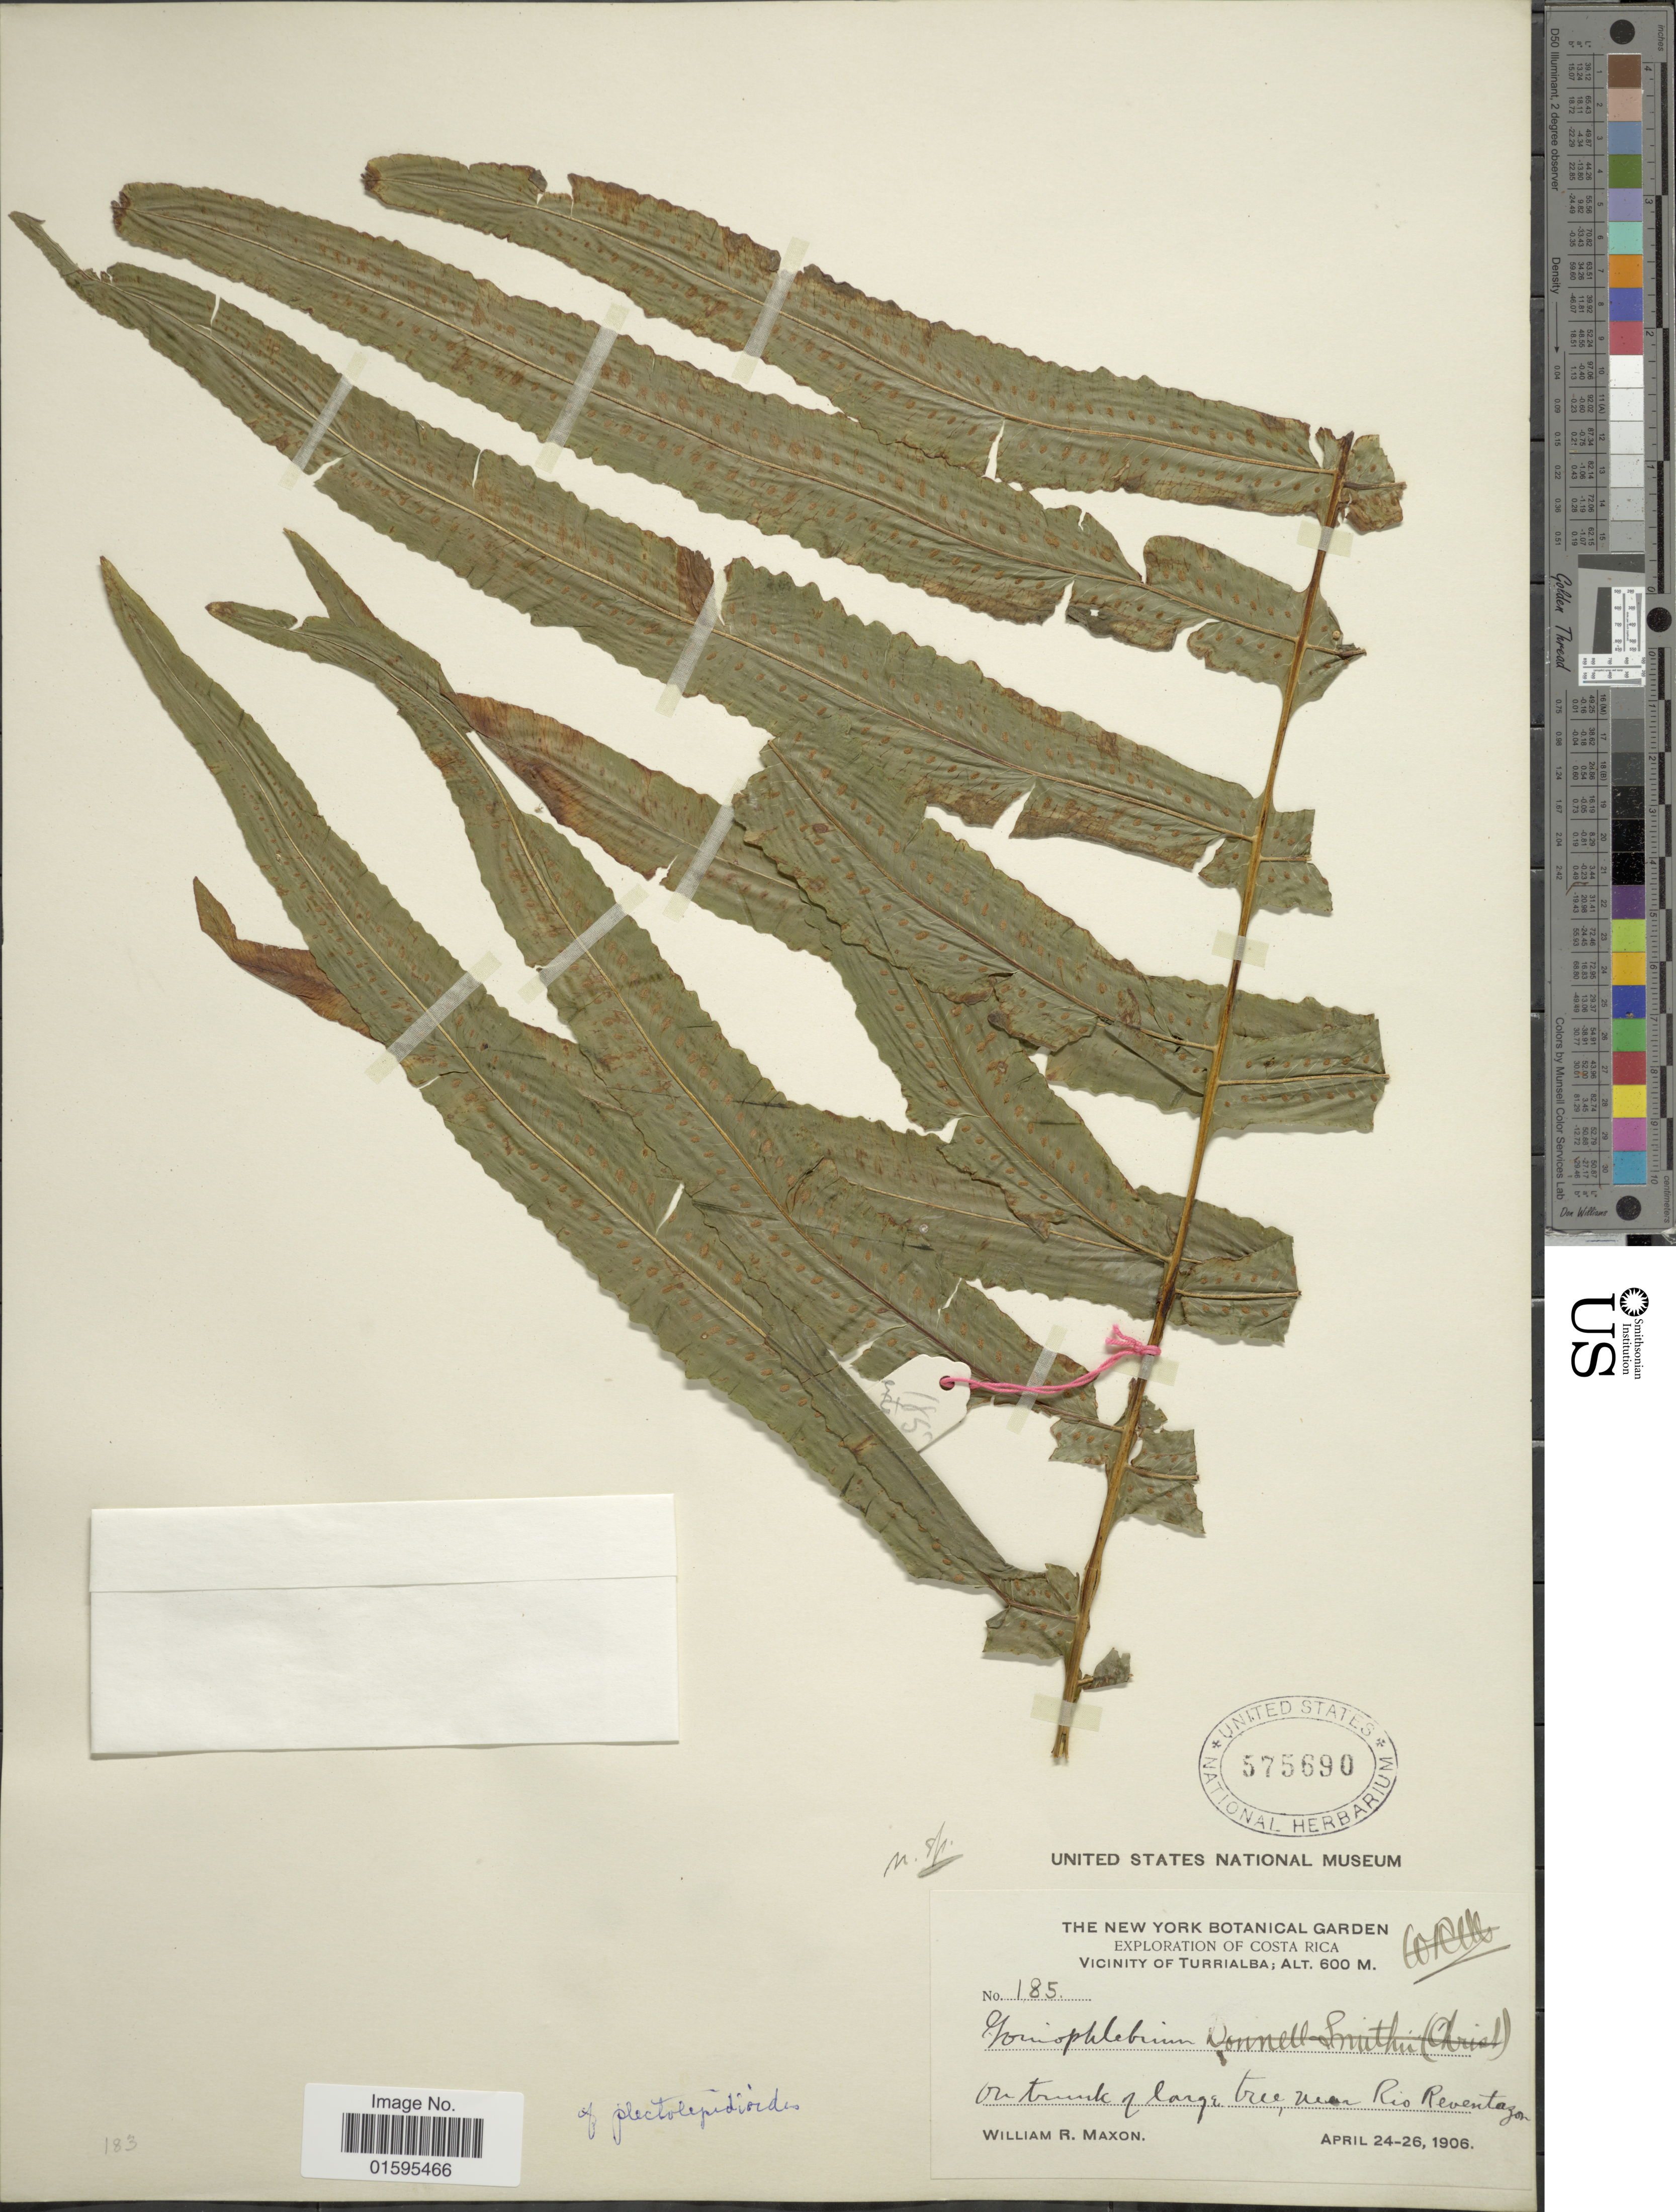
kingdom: Plantae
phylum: Tracheophyta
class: Polypodiopsida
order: Polypodiales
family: Polypodiaceae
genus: Polypodium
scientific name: Polypodium plectolepidioides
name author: Rosenst.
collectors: W. R. Maxon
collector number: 185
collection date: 1906-04-24/1906-04-26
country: Costa Rica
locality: Vicinity of Turrialba, near Rio Reventazon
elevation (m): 600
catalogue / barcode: US 575690